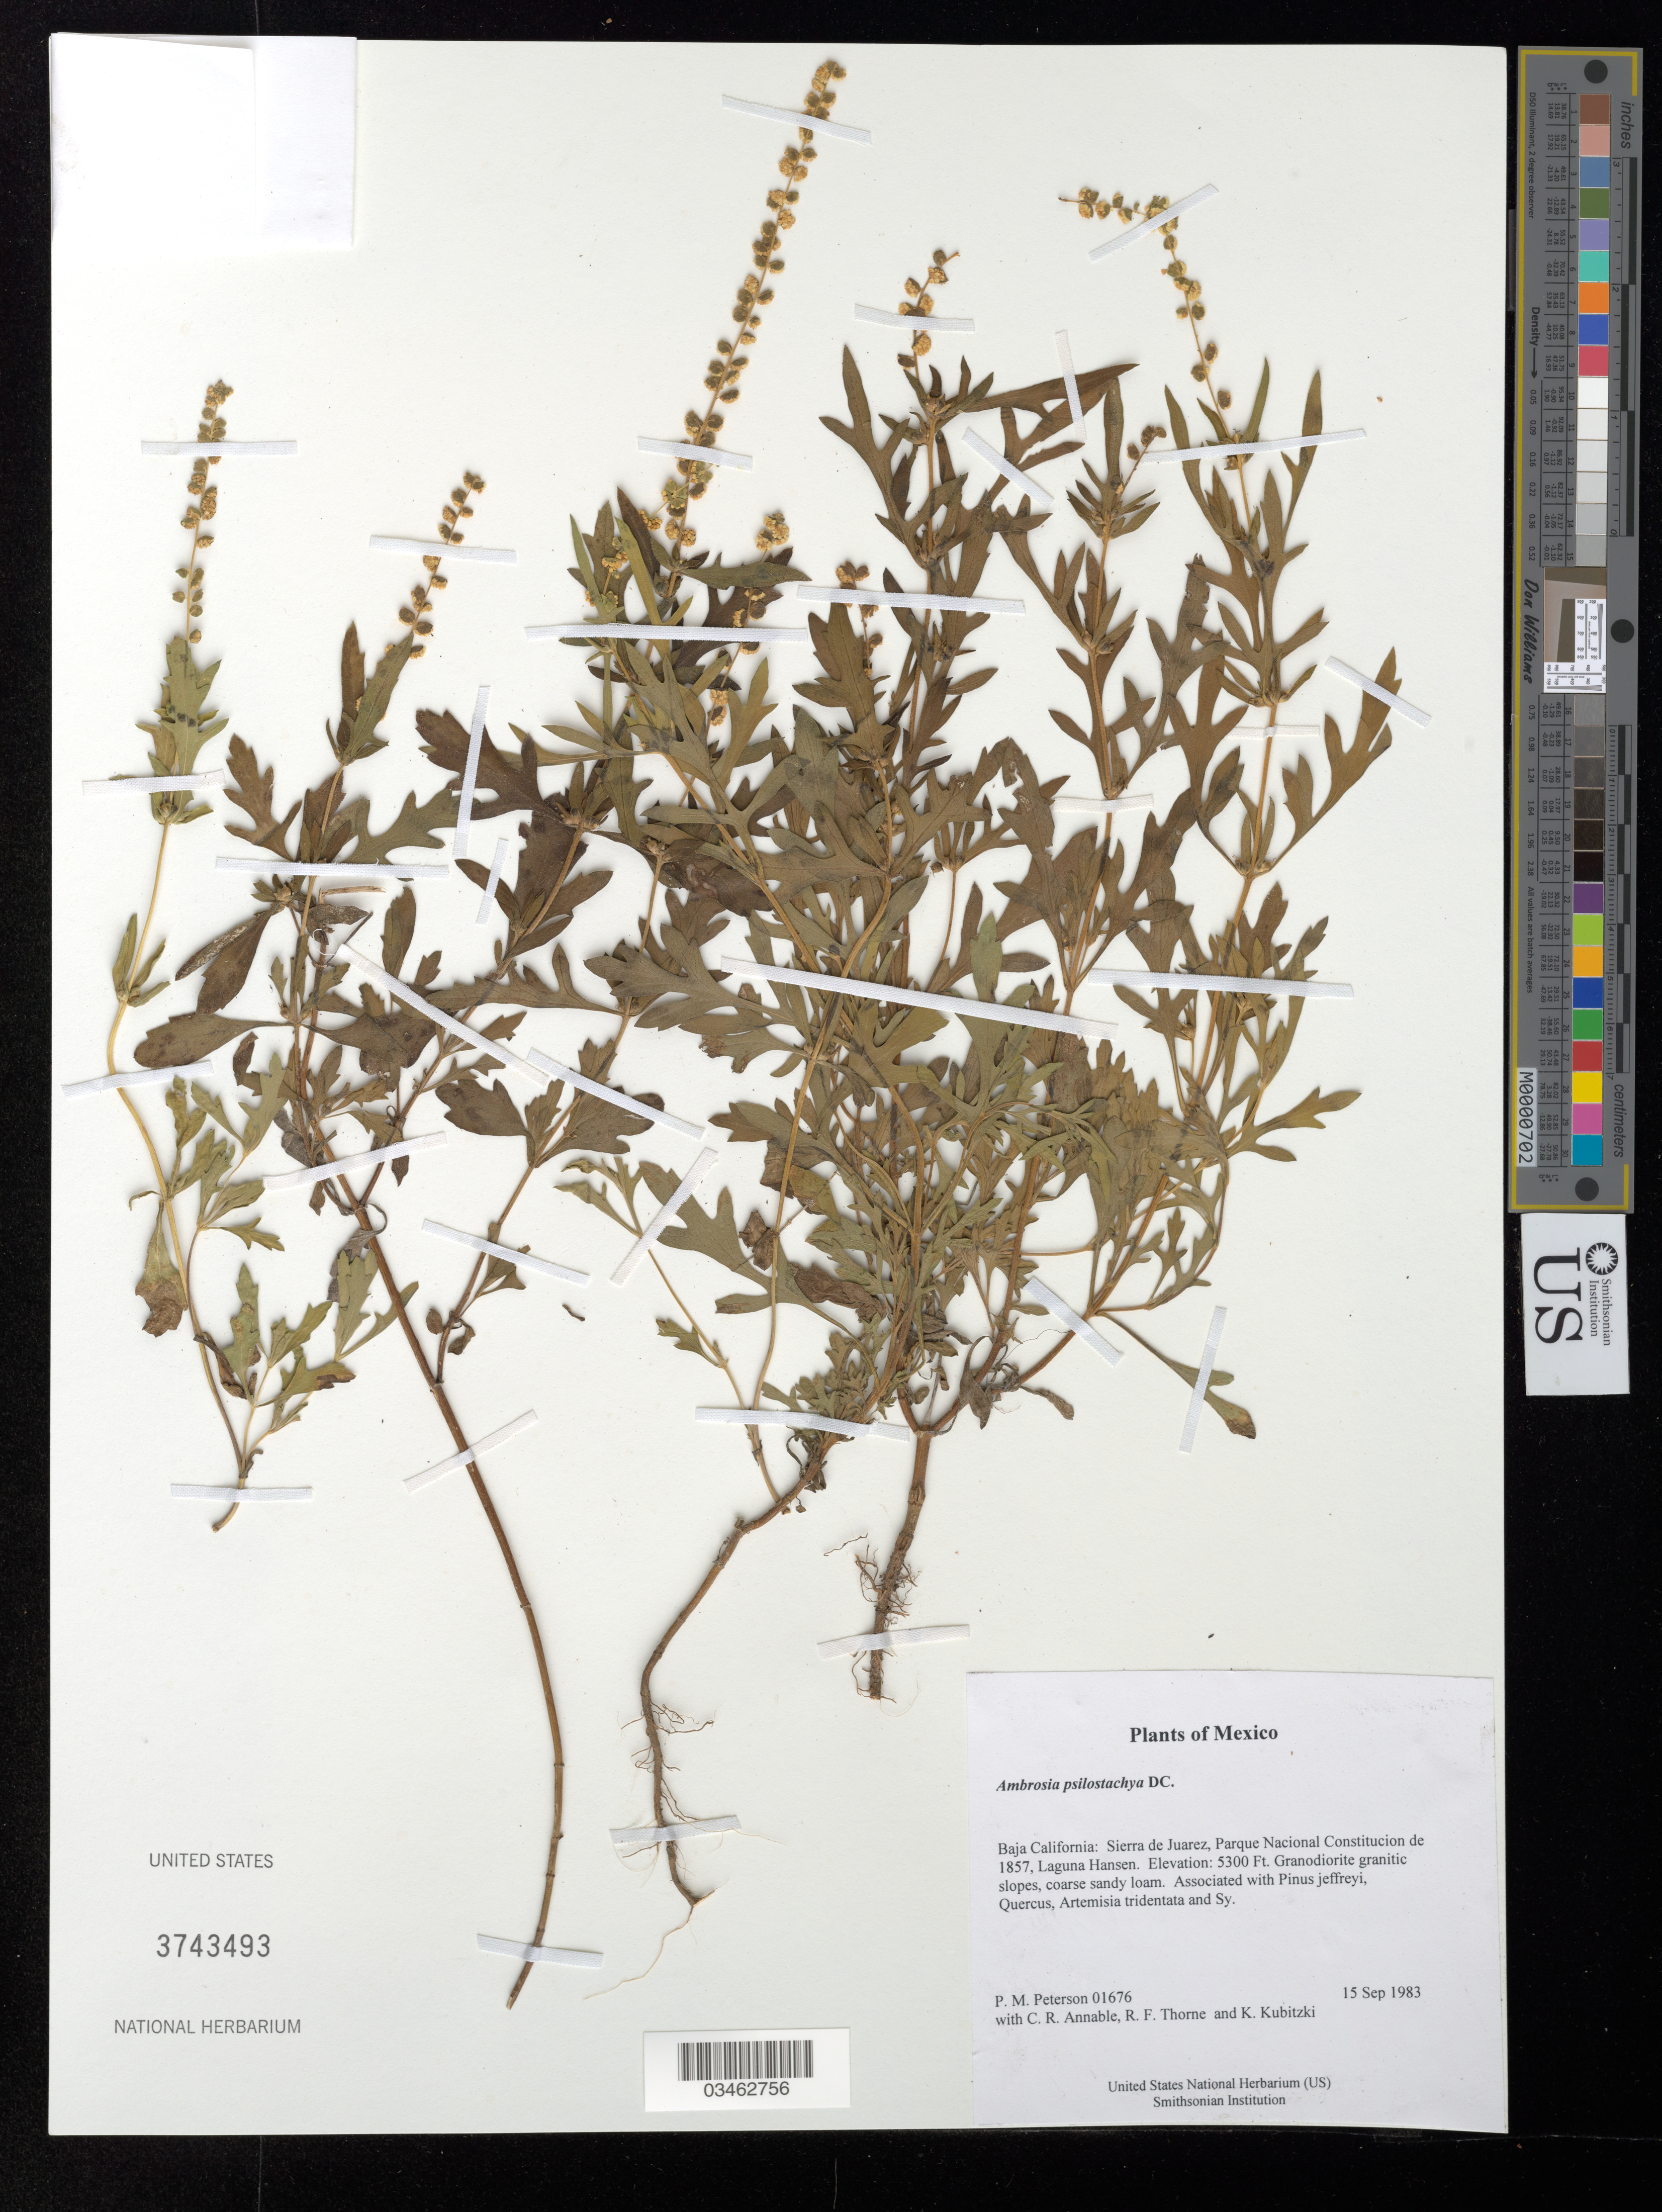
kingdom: Plantae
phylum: Tracheophyta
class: Magnoliopsida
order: Asterales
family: Asteraceae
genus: Ambrosia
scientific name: Ambrosia psilostachya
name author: DC.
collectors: P. M. Peterson, C. R. Annable, R. F. Thorne & K. Kubitzki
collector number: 01676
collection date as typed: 15 Sep 1983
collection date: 1983-09-15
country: Mexico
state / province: Baja California Norte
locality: Sierra de Juarez, Parque Nacional Constitucion de 1857, Laguna Hansen.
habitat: Granodiorite granitic slopes, coarse sandy loam. Associated with Pinus jeffreyi, Quercus, Artemisia tridentata and Sy.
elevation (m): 1615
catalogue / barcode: US 3743493